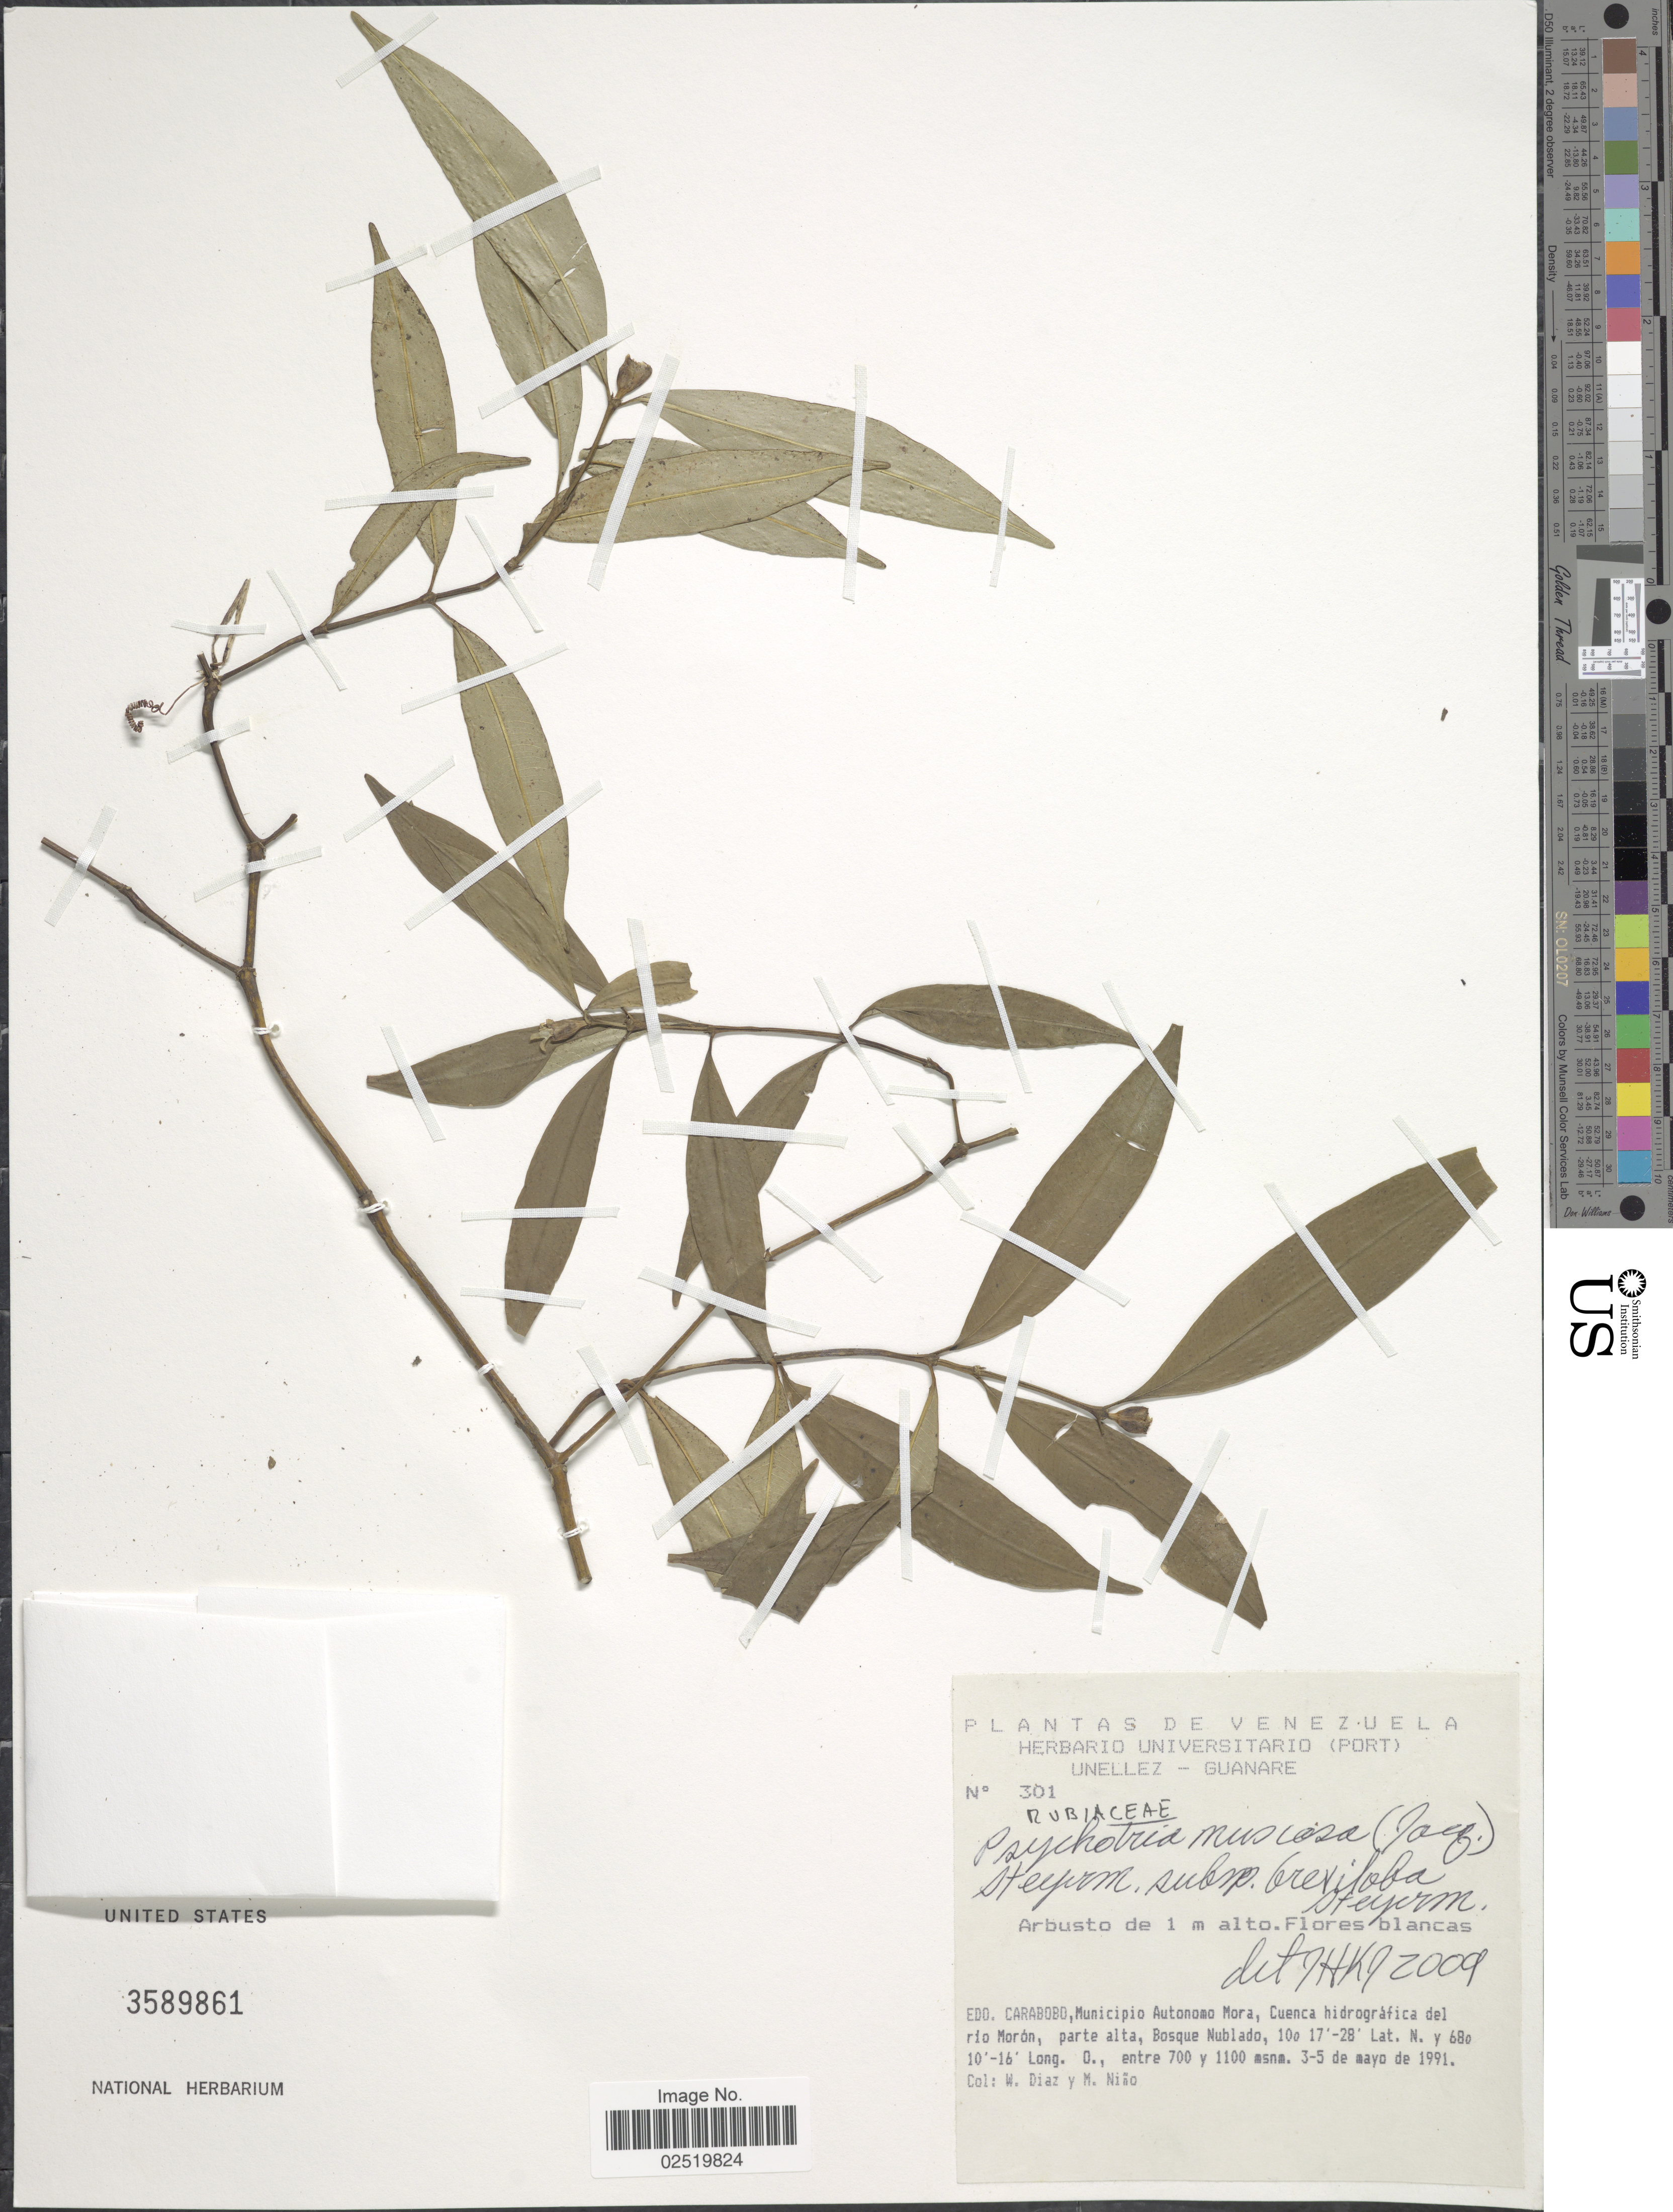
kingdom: Plantae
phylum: Tracheophyta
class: Magnoliopsida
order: Gentianales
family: Rubiaceae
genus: Palicourea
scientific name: Palicourea muscosa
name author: (Jacq.) Delprete & J.H. Kirkbr.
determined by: Kirkbride, J. H., Jr.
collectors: W. Díaz P. & S. M. Niño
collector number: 301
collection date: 1991-05-03/1991-05-05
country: Venezuela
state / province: Carabobo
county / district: Juan José Mora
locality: Cuenca hidrografica del rio Maron, parte alta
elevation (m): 700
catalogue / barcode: US 3589861